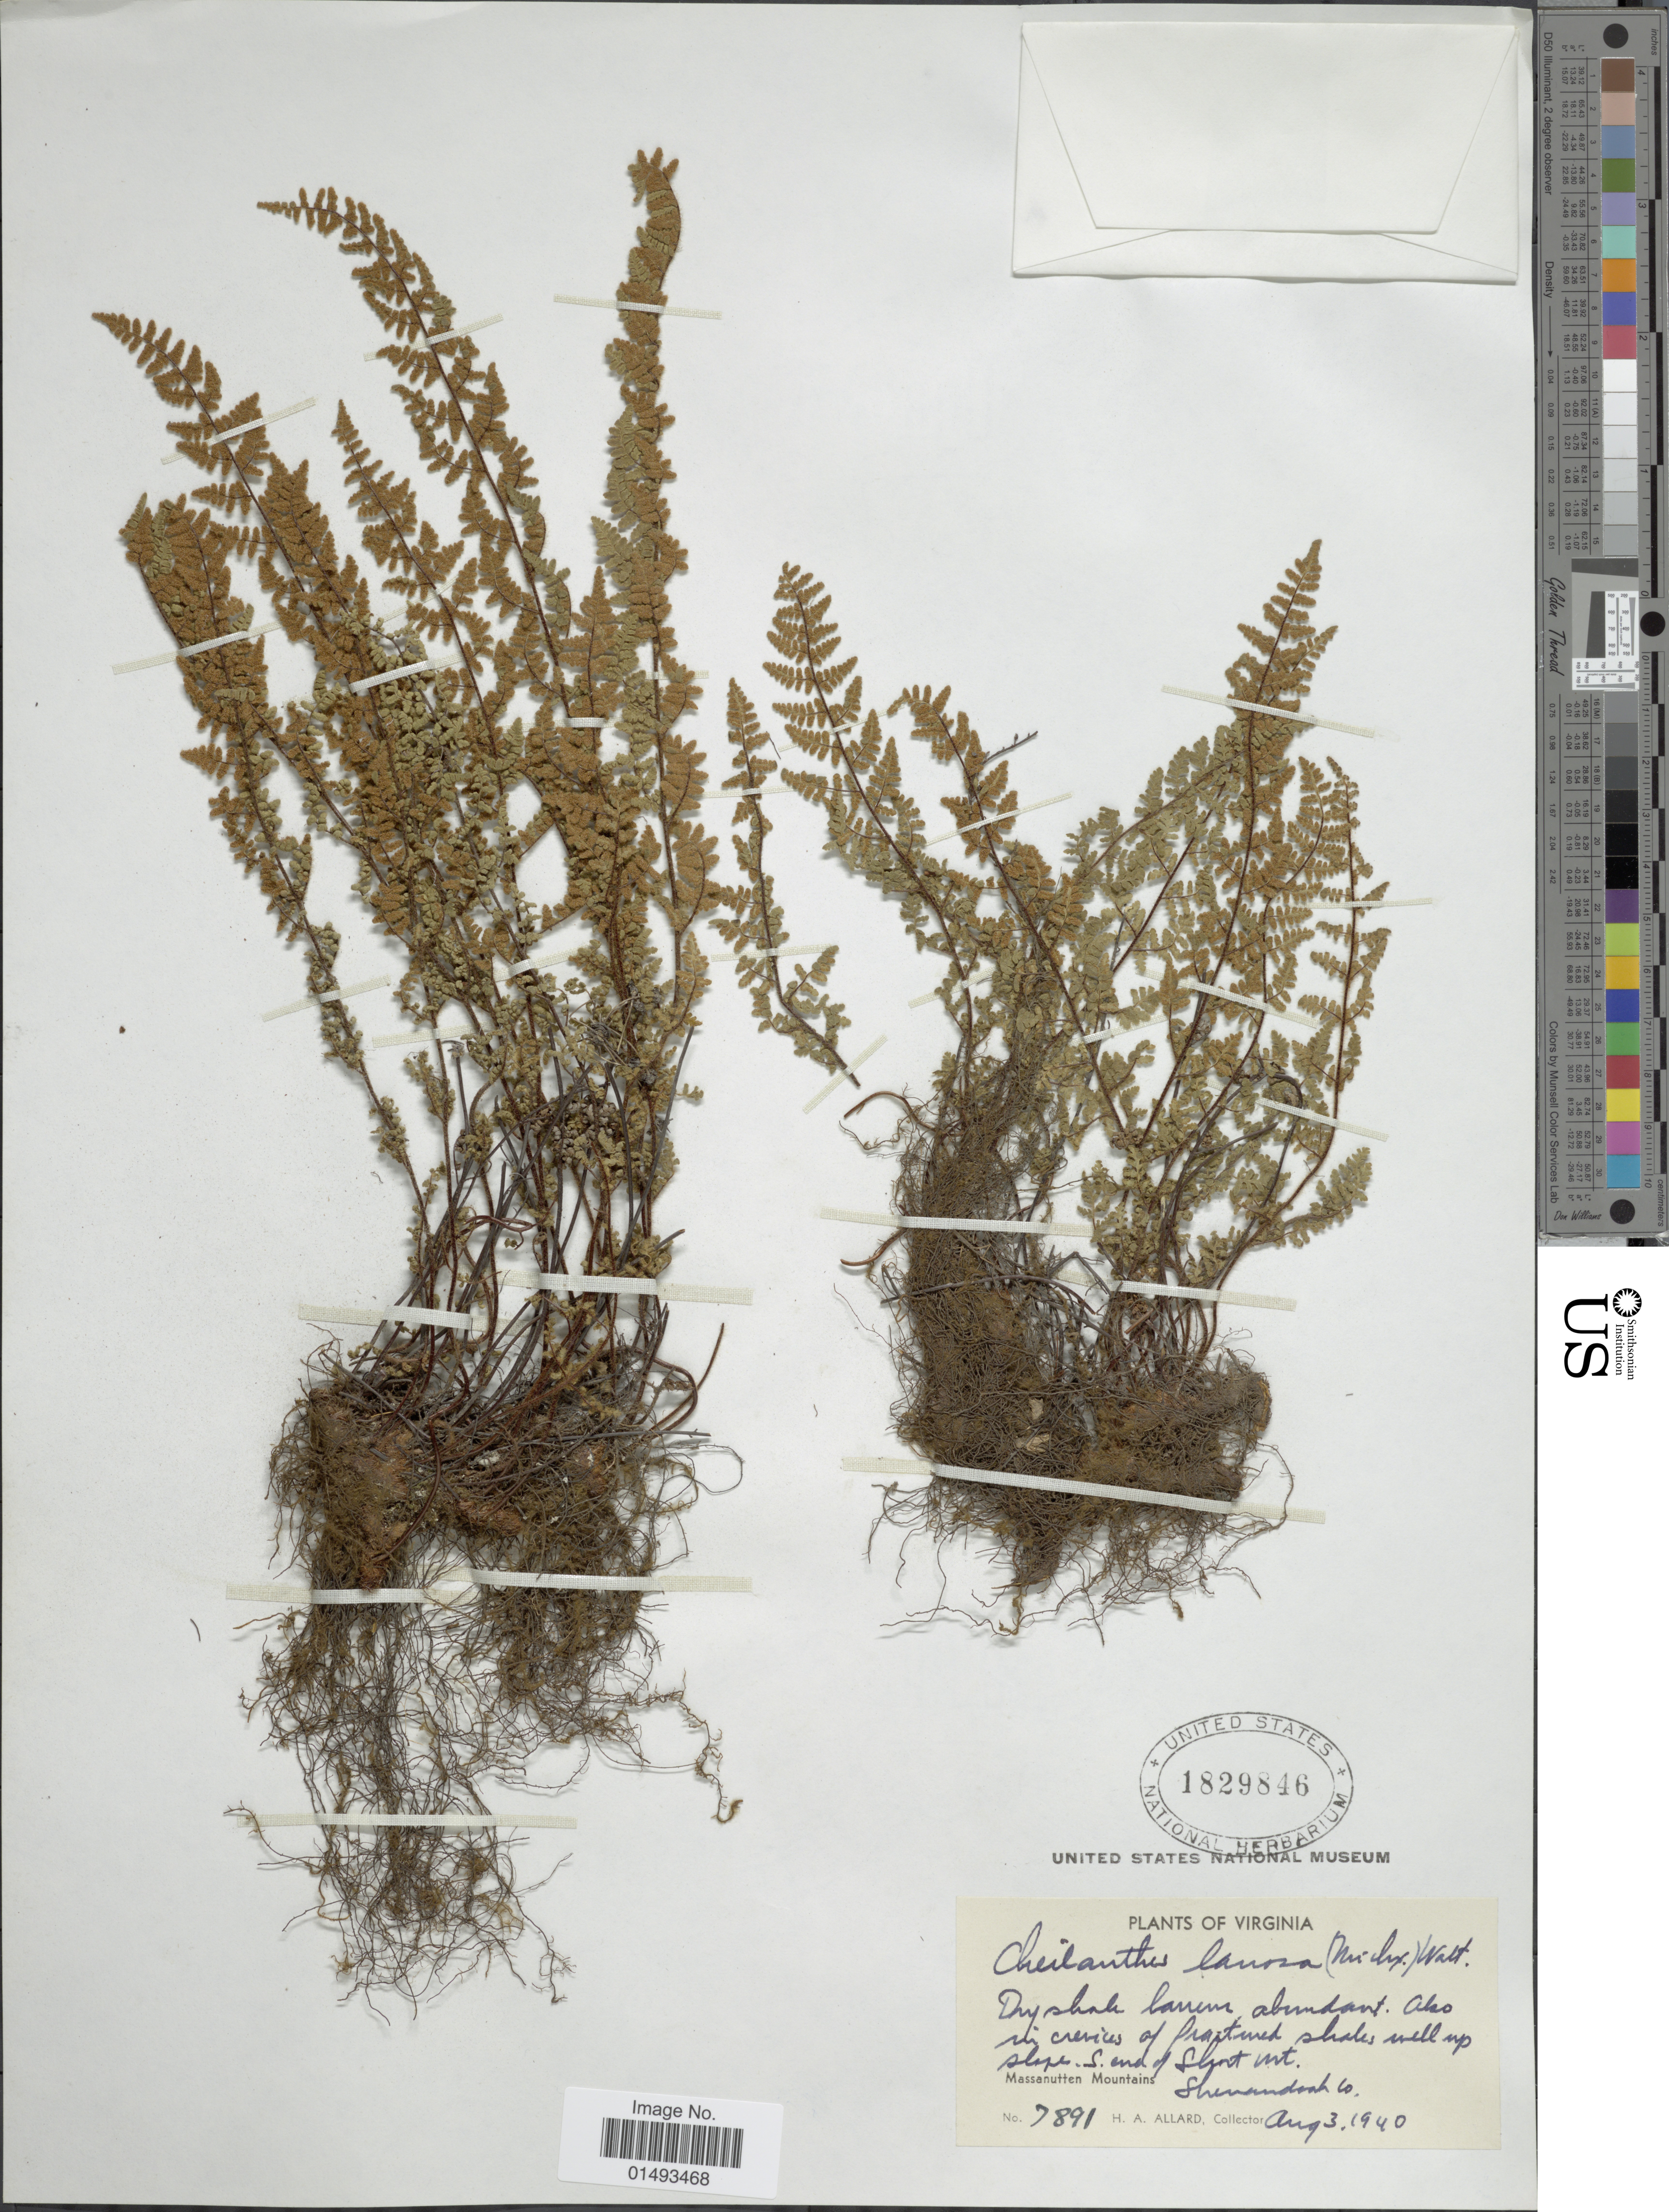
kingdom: Plantae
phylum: Tracheophyta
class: Polypodiopsida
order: Polypodiales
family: Pteridaceae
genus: Myriopteris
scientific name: Myriopteris lanosa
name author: (Michx.) Grusz & Windham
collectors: H. A. Allard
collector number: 7891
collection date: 1940-08-03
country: United States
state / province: Virginia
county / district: Shenandoah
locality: Dry shale barrens abundant. Also in crevices of fractured shales well up slope S. end of Short Mt. Massanutten Mountains, Virginia.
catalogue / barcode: US 1829846